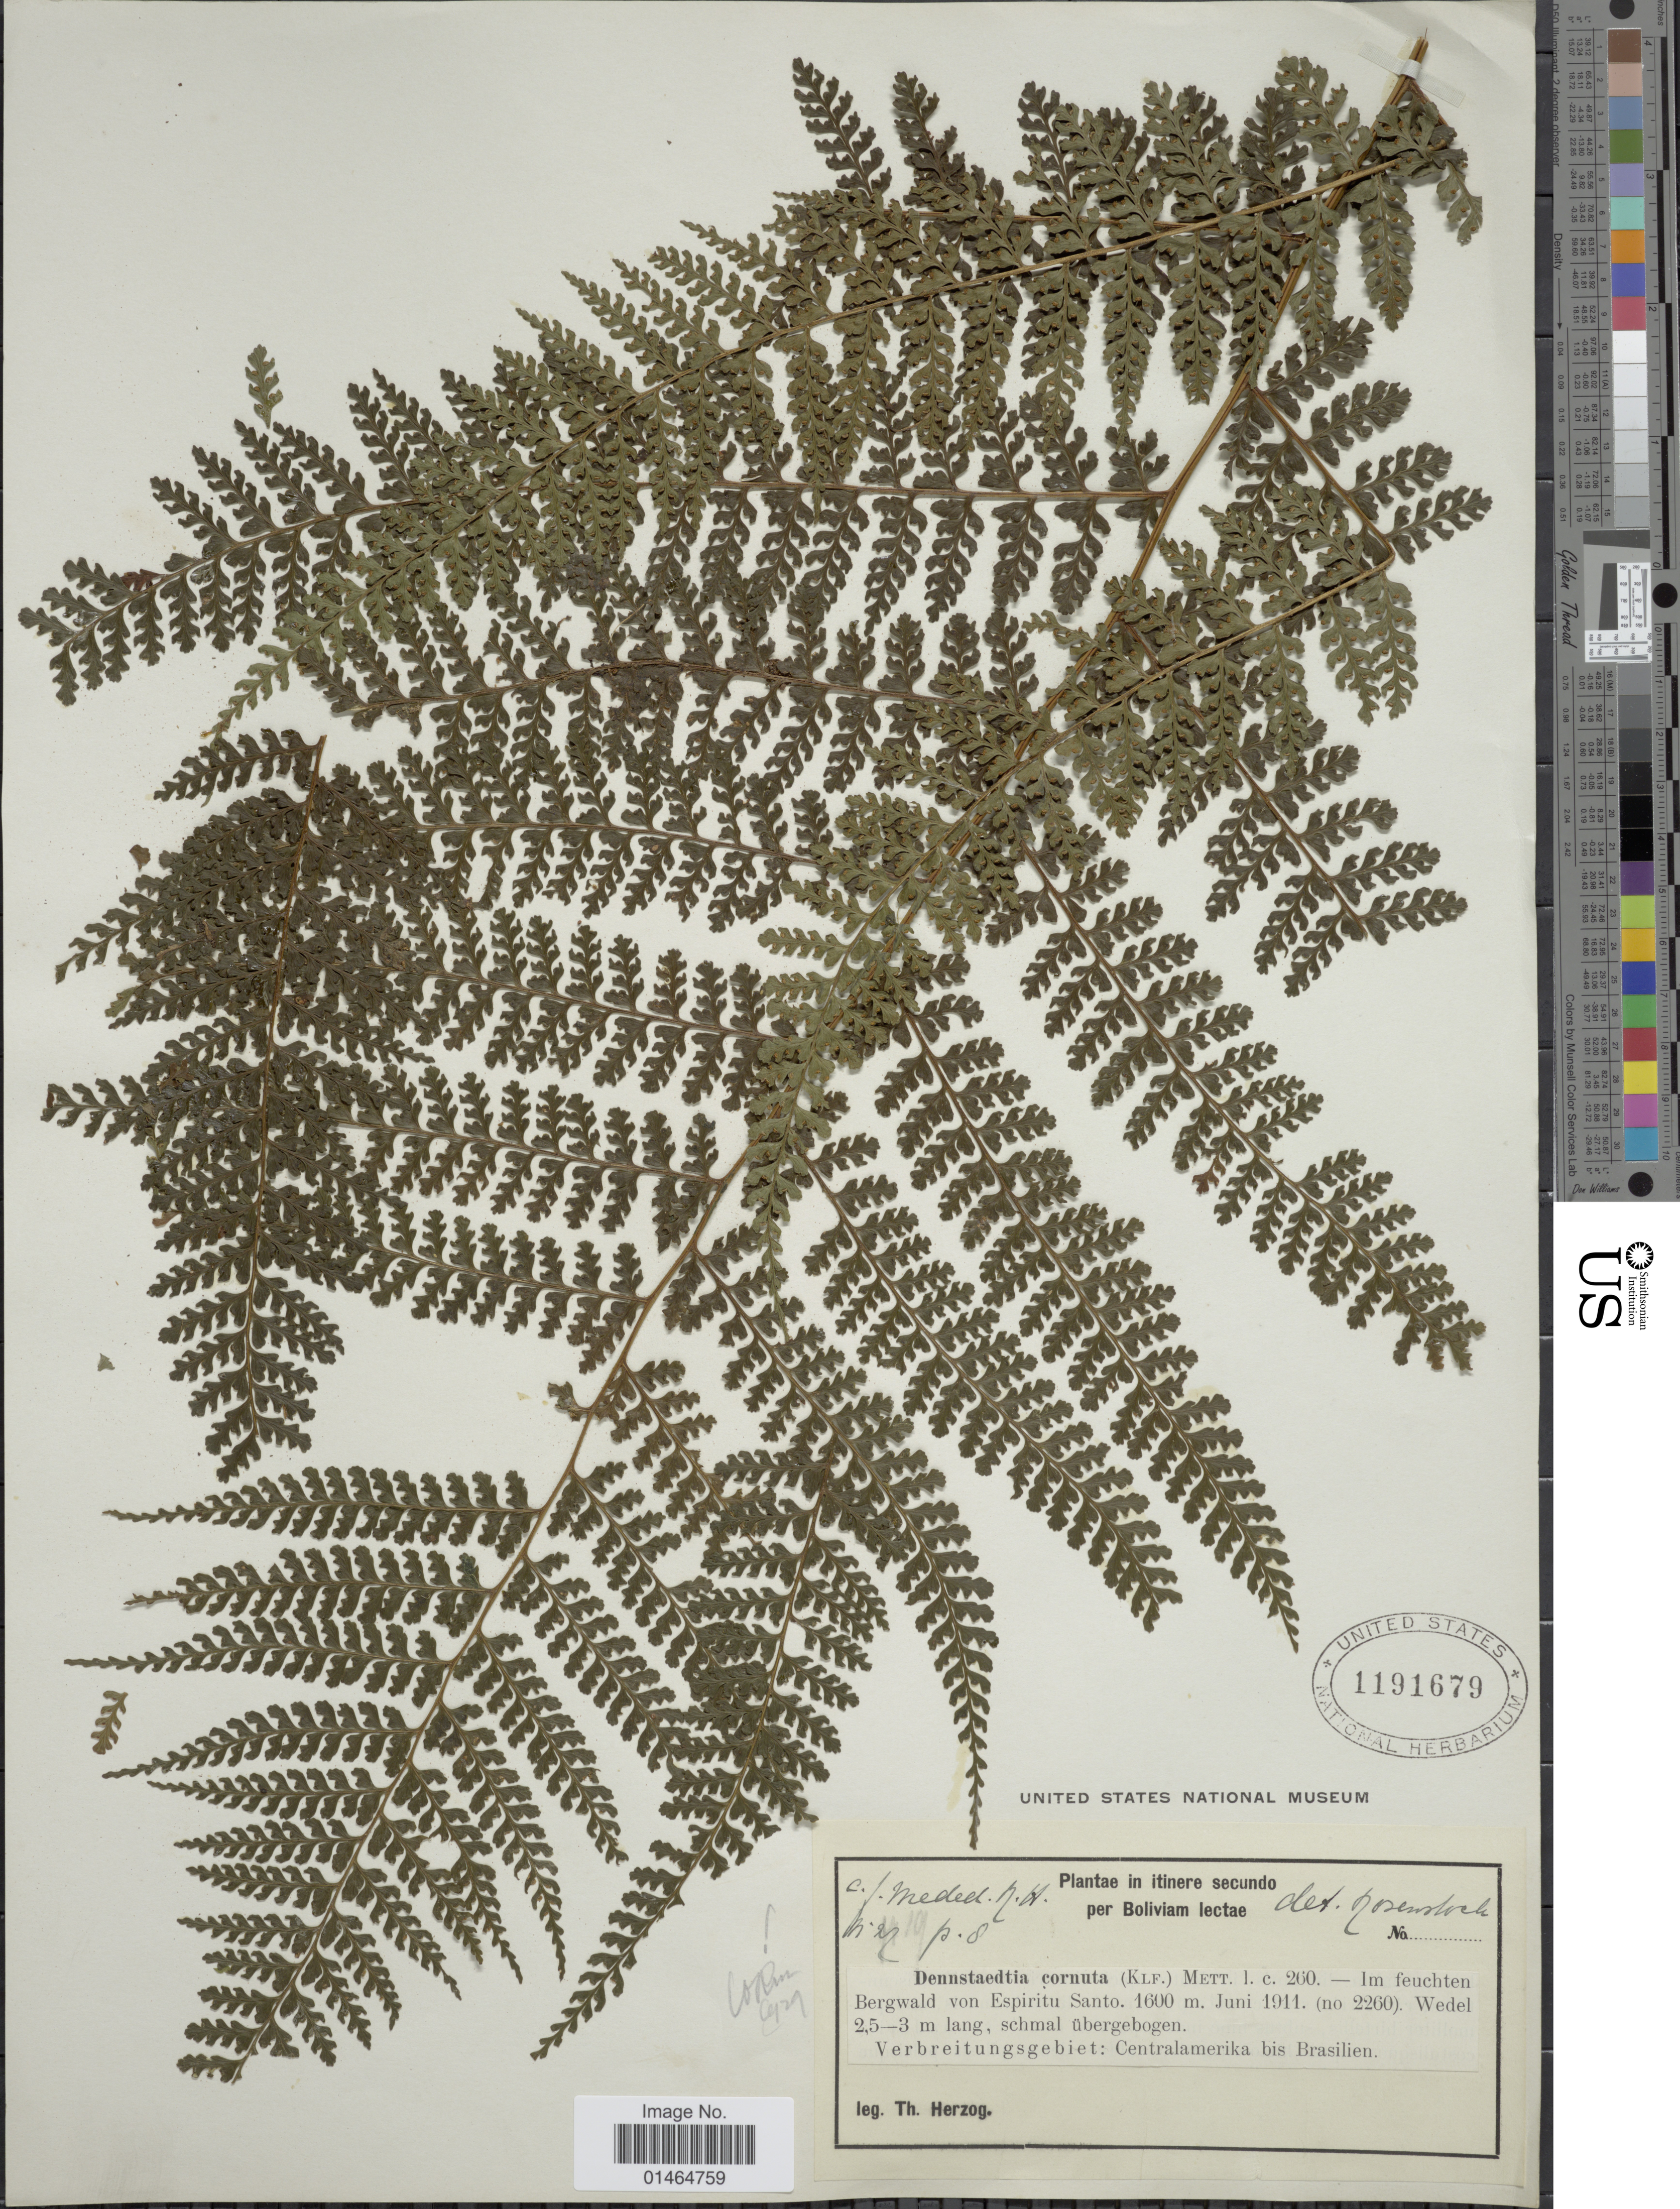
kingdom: Plantae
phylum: Tracheophyta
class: Polypodiopsida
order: Polypodiales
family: Dennstaedtiaceae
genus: Dennstaedtia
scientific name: Dennstaedtia dissecta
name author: (Sw.) T. Moore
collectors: T. K. J. Herzog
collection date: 1911-06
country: Bolivia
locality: Im feuchten Bergwald von Espiritu Santo. Verbreitungsgebiet: Centralamerika bis Brasilien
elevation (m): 1600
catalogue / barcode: US 1191679